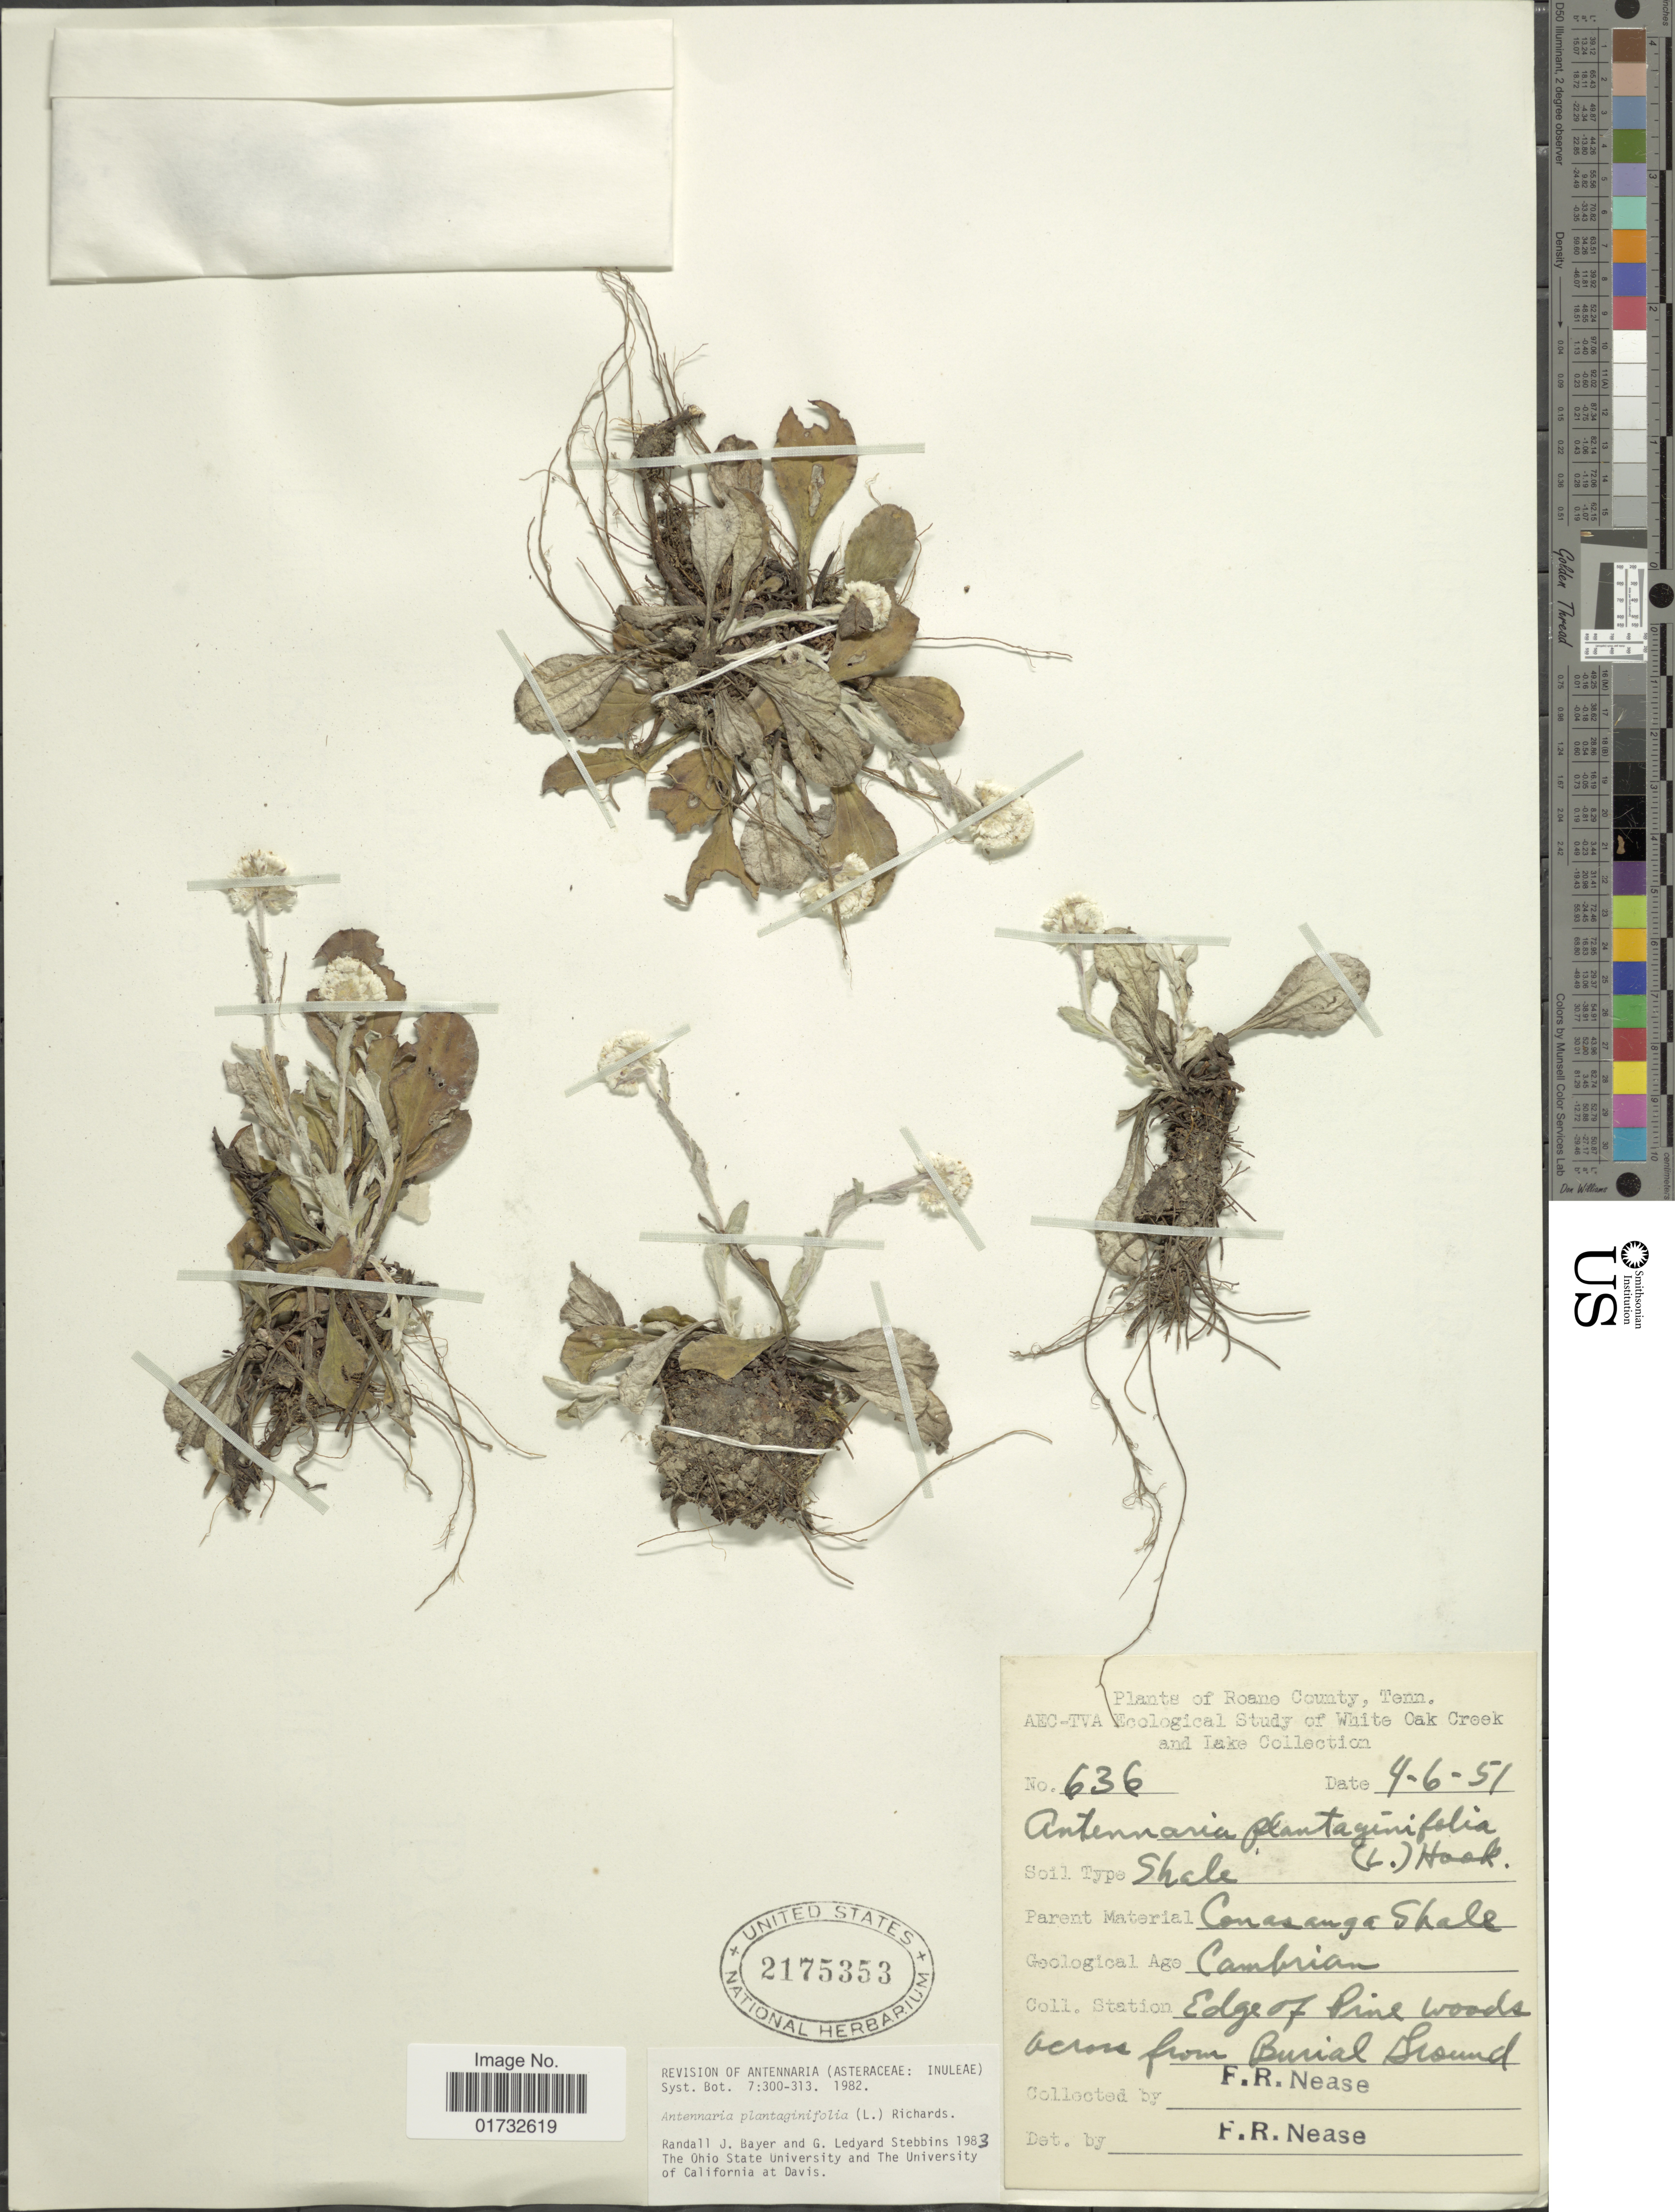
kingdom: Plantae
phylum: Tracheophyta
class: Magnoliopsida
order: Asterales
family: Asteraceae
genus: Antennaria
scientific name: Antennaria plantaginifolia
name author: (L.) Richardson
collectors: F. Nease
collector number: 636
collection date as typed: Transcribed d/m/y: 6/4/51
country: United States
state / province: Tennessee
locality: Roane County. White Oak Creek and Lake. Edge of Pine woods across from Burial Ground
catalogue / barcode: US 2175353